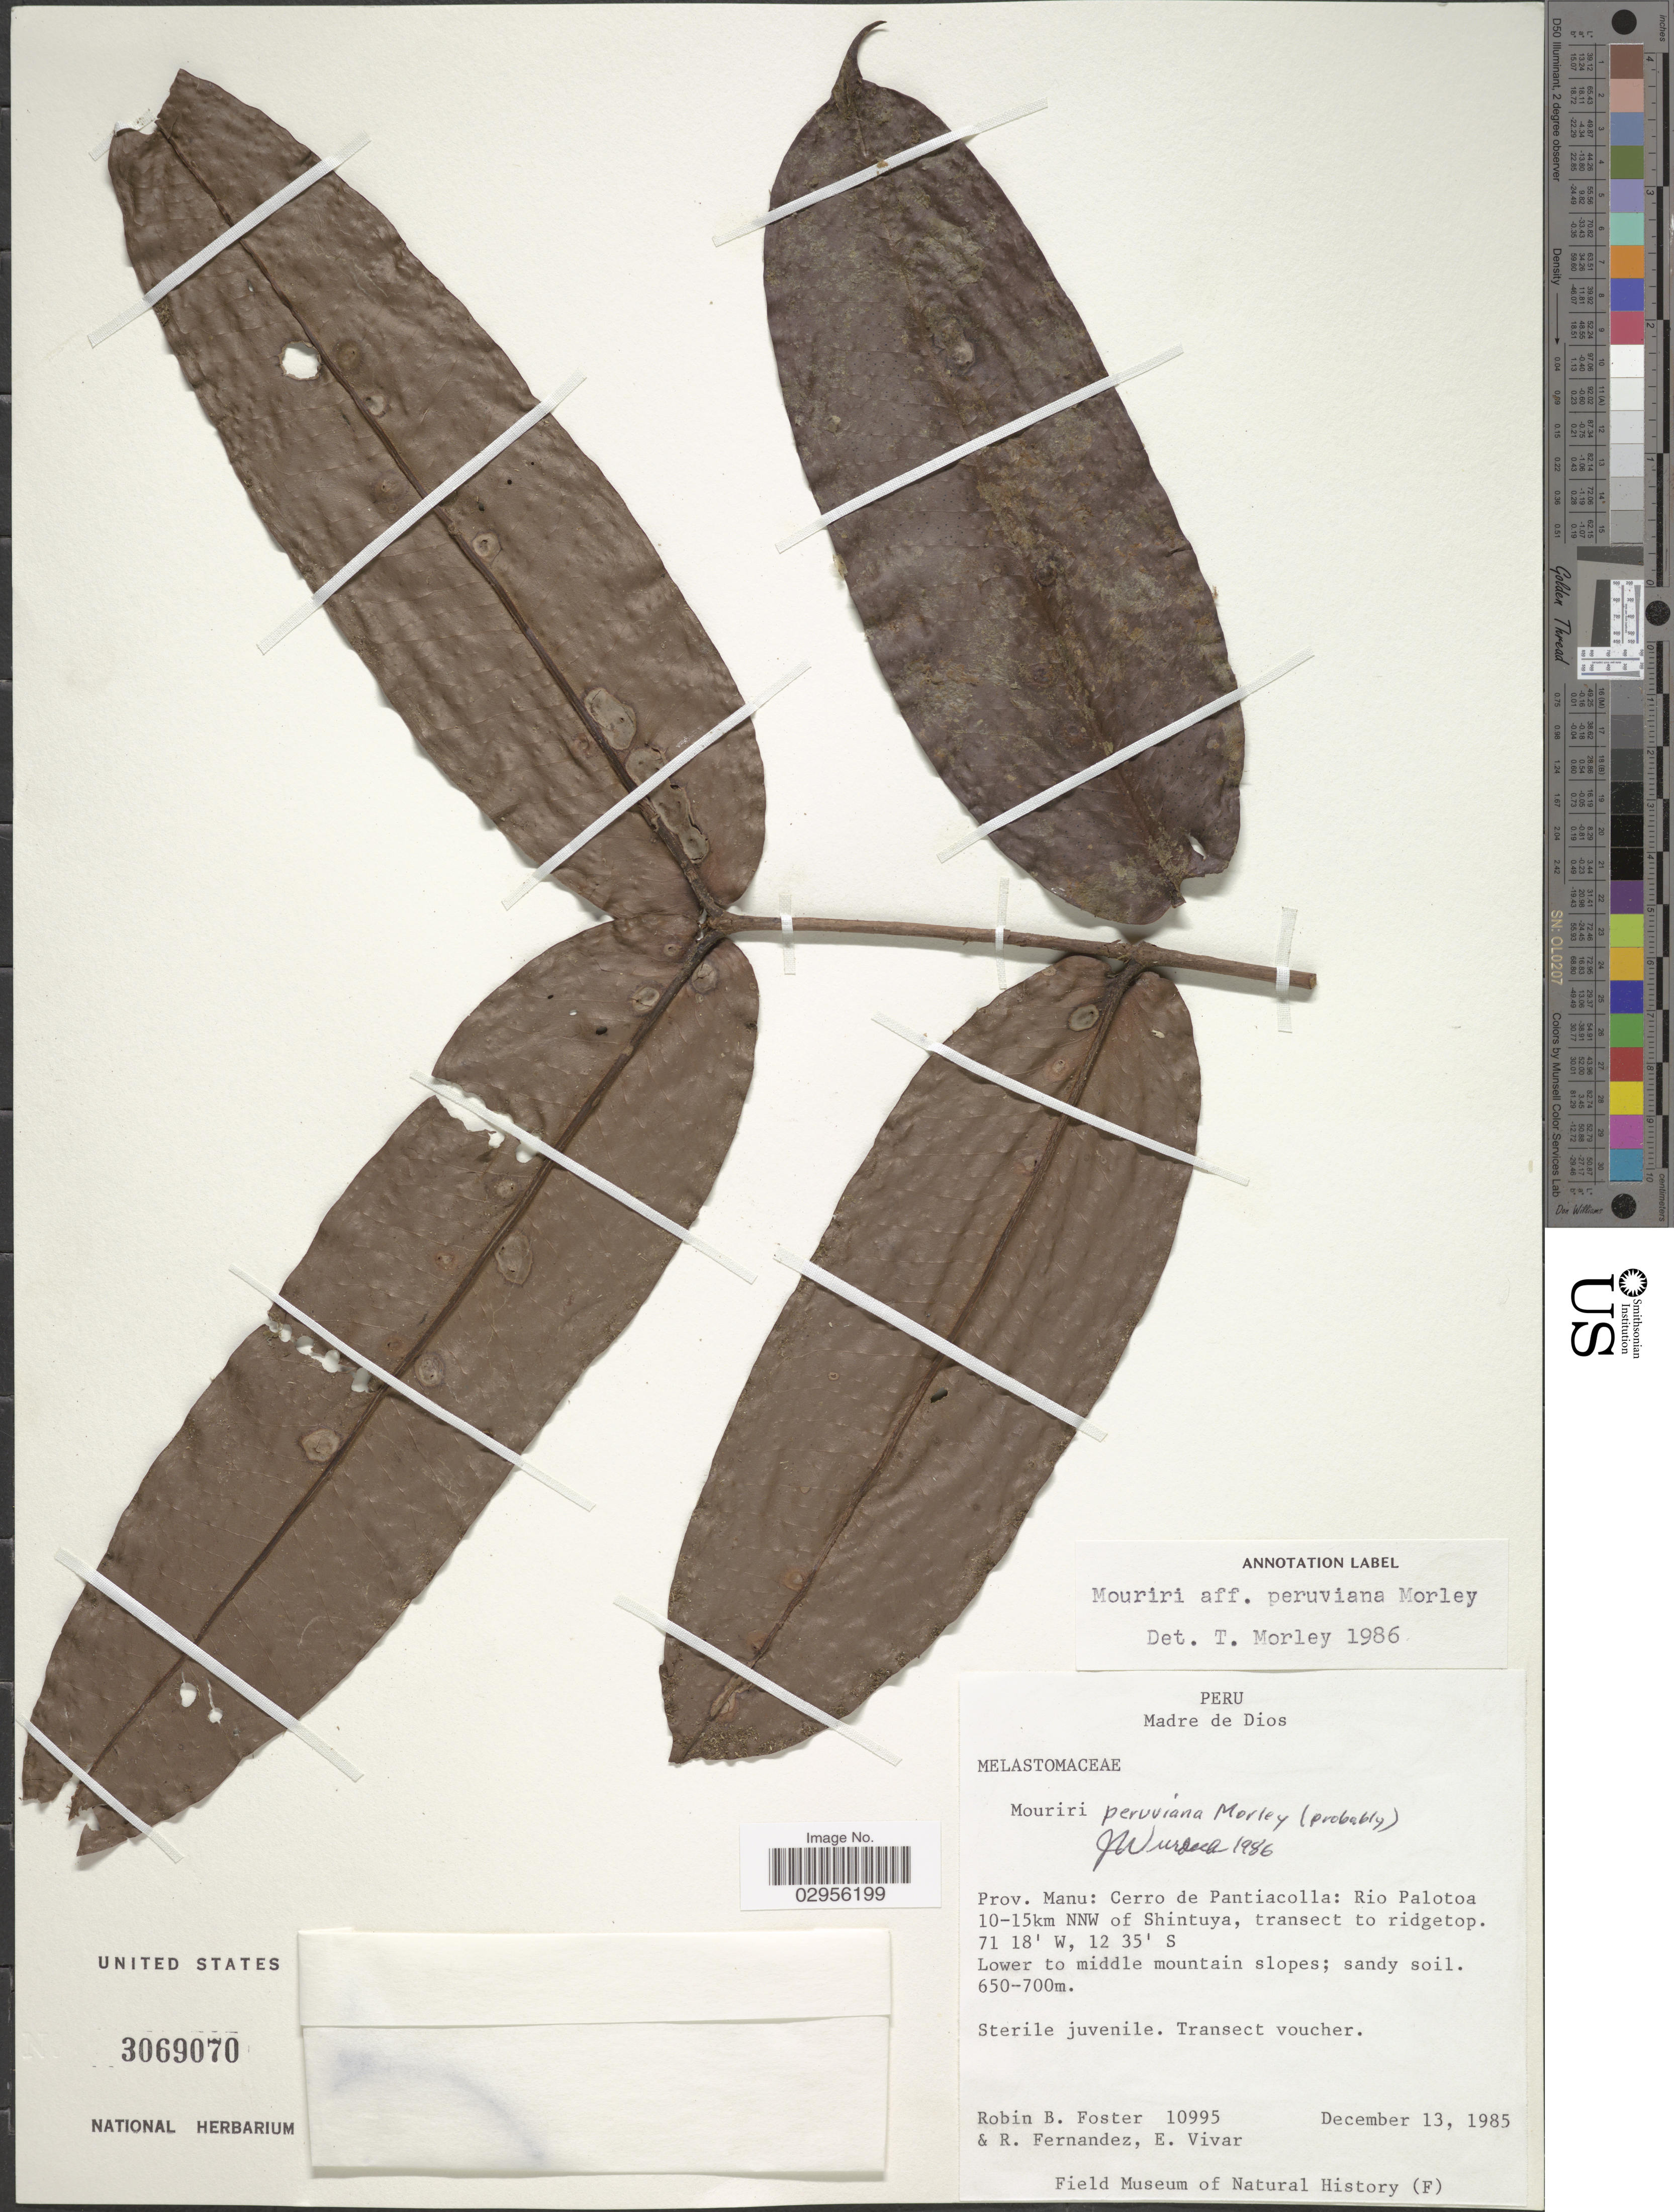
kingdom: Plantae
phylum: Tracheophyta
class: Magnoliopsida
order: Myrtales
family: Melastomataceae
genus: Mouriri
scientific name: Mouriri peruviana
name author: Morley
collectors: R. B. Foster, R. Fernandez & E. Vivar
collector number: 10995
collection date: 1985-12-13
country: Peru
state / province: Madre de Dios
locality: Prov. Manu: Cerro de Pantiacolla: Rio Palotoa 10-15km NNW of Shintuya, transect to ridgetop.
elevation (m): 650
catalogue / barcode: US 3069070